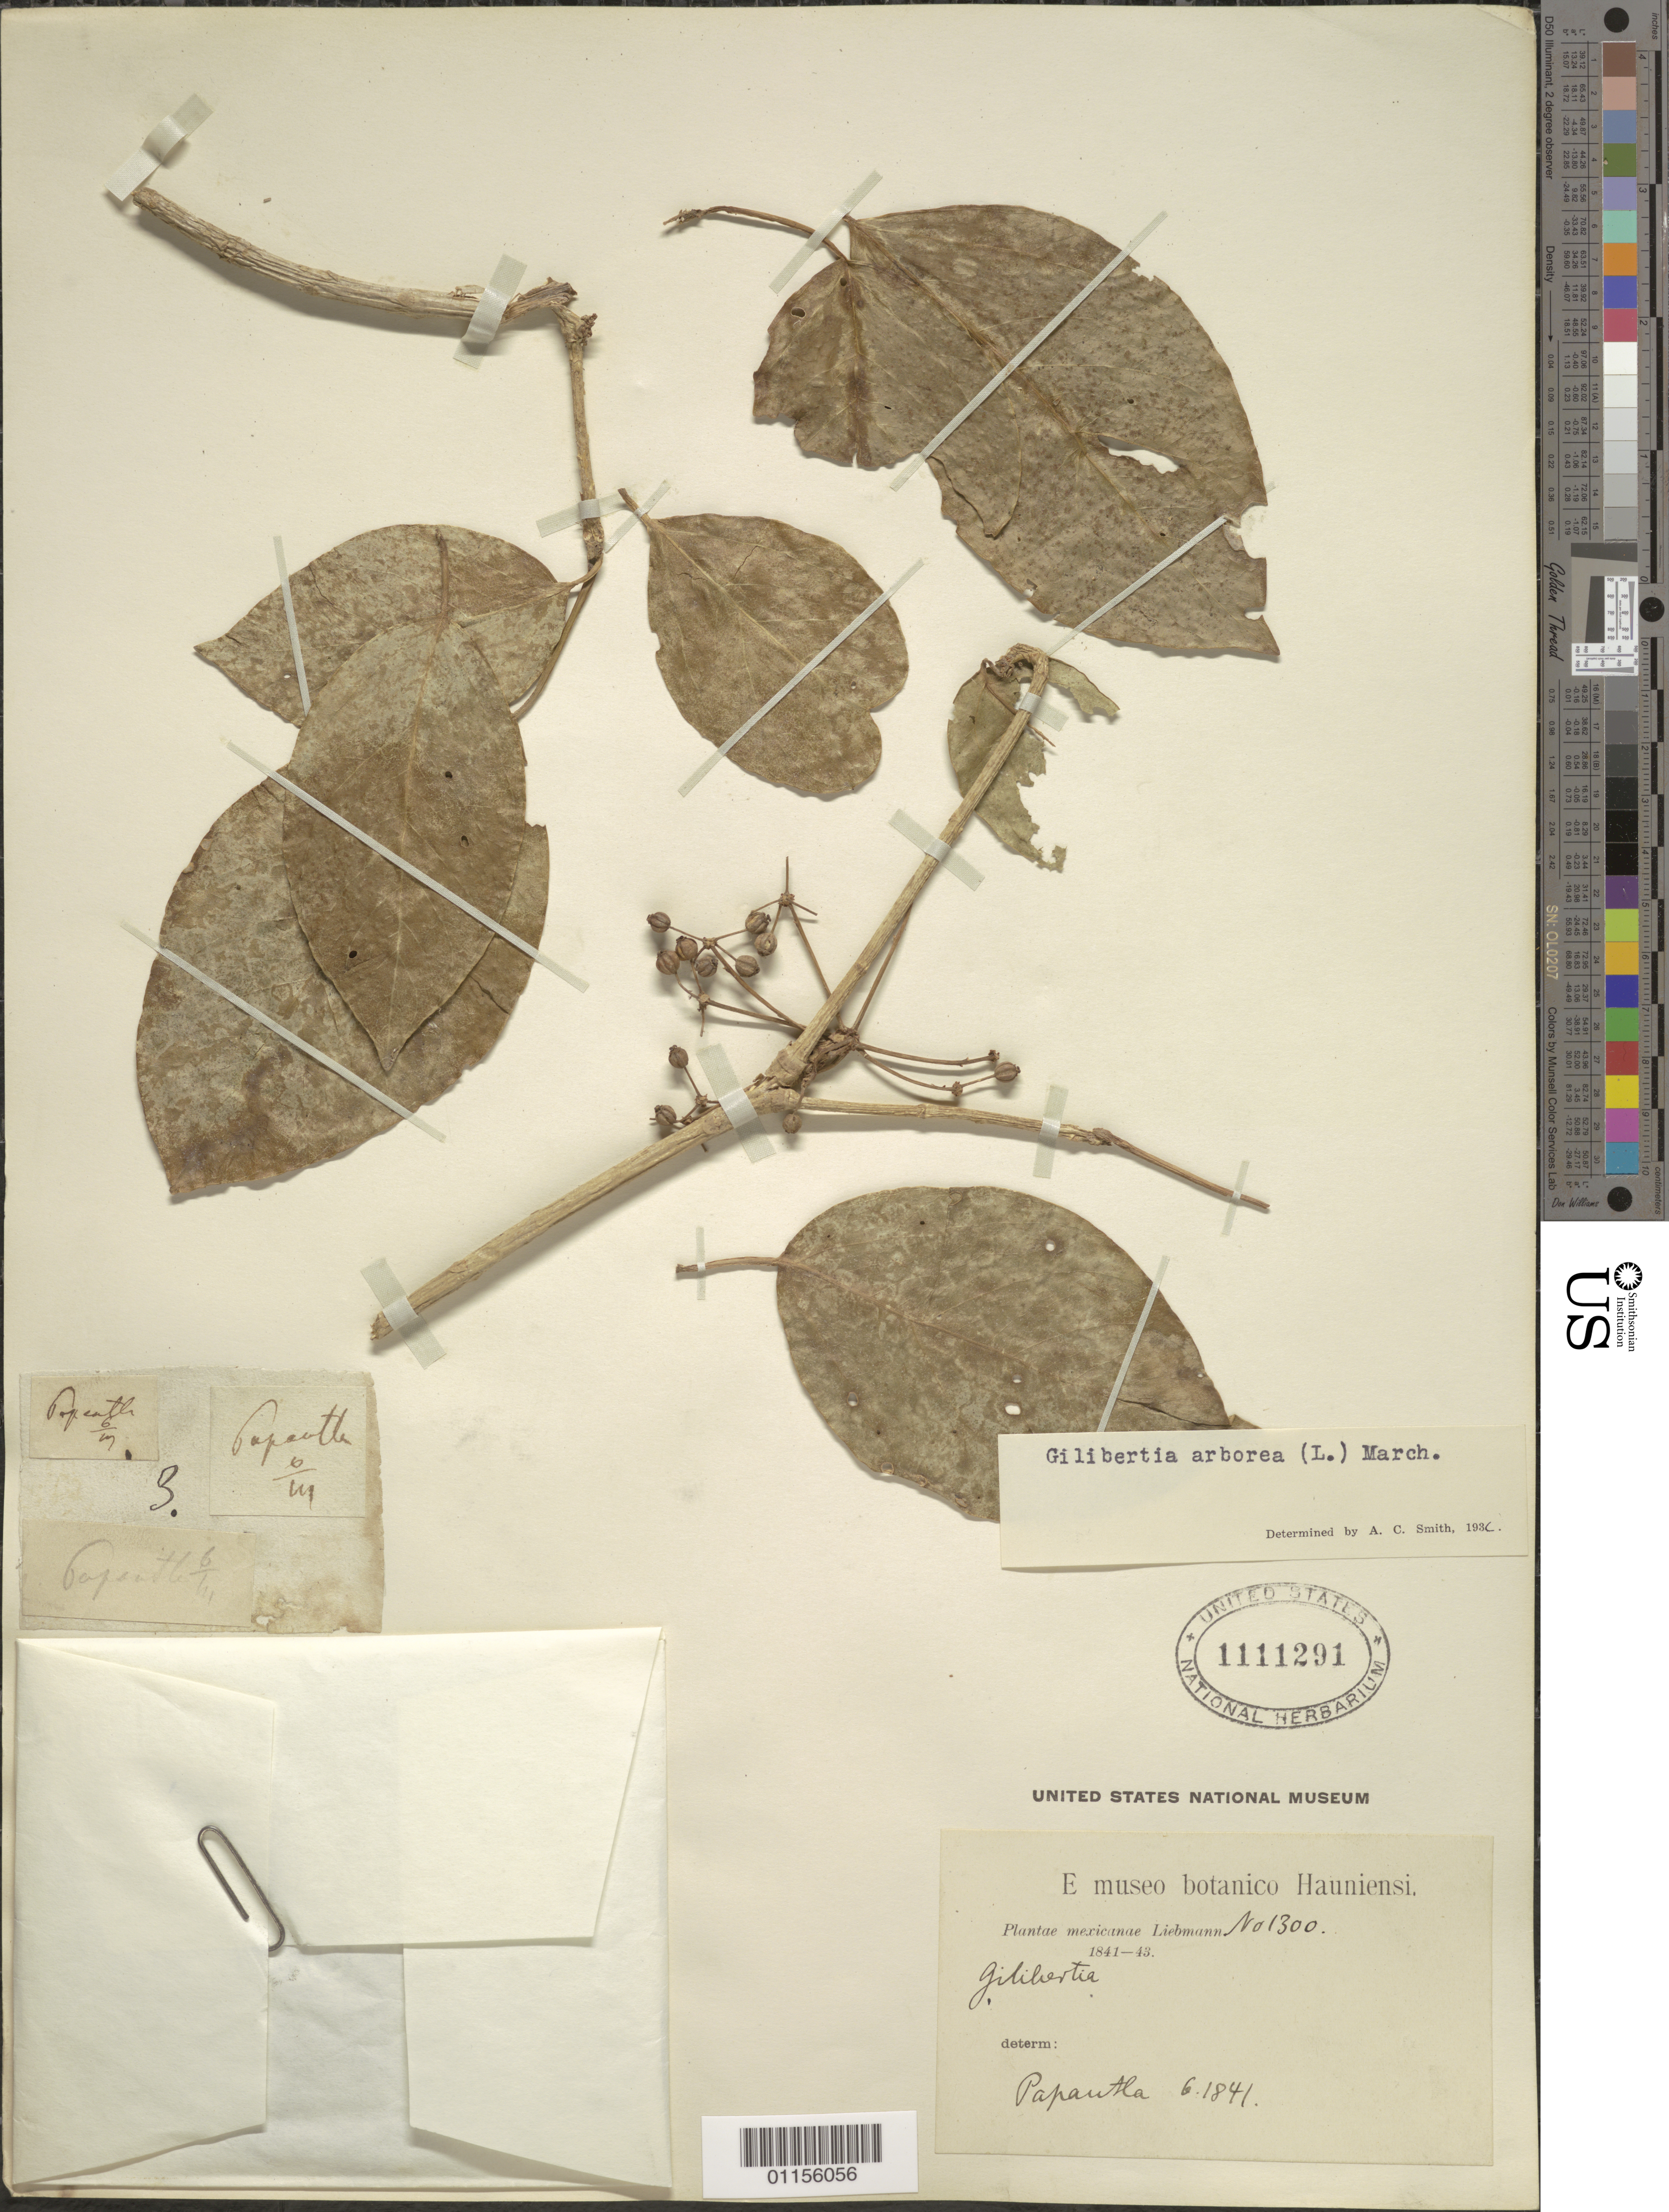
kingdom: Plantae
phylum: Tracheophyta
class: Magnoliopsida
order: Apiales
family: Araliaceae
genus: Dendropanax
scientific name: Dendropanax arboreus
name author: (L.) Decne. & Planch.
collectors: F. M. Liebmann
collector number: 1300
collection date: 1841-06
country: Mexico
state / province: Veracruz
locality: Papantla.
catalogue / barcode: US 1111291